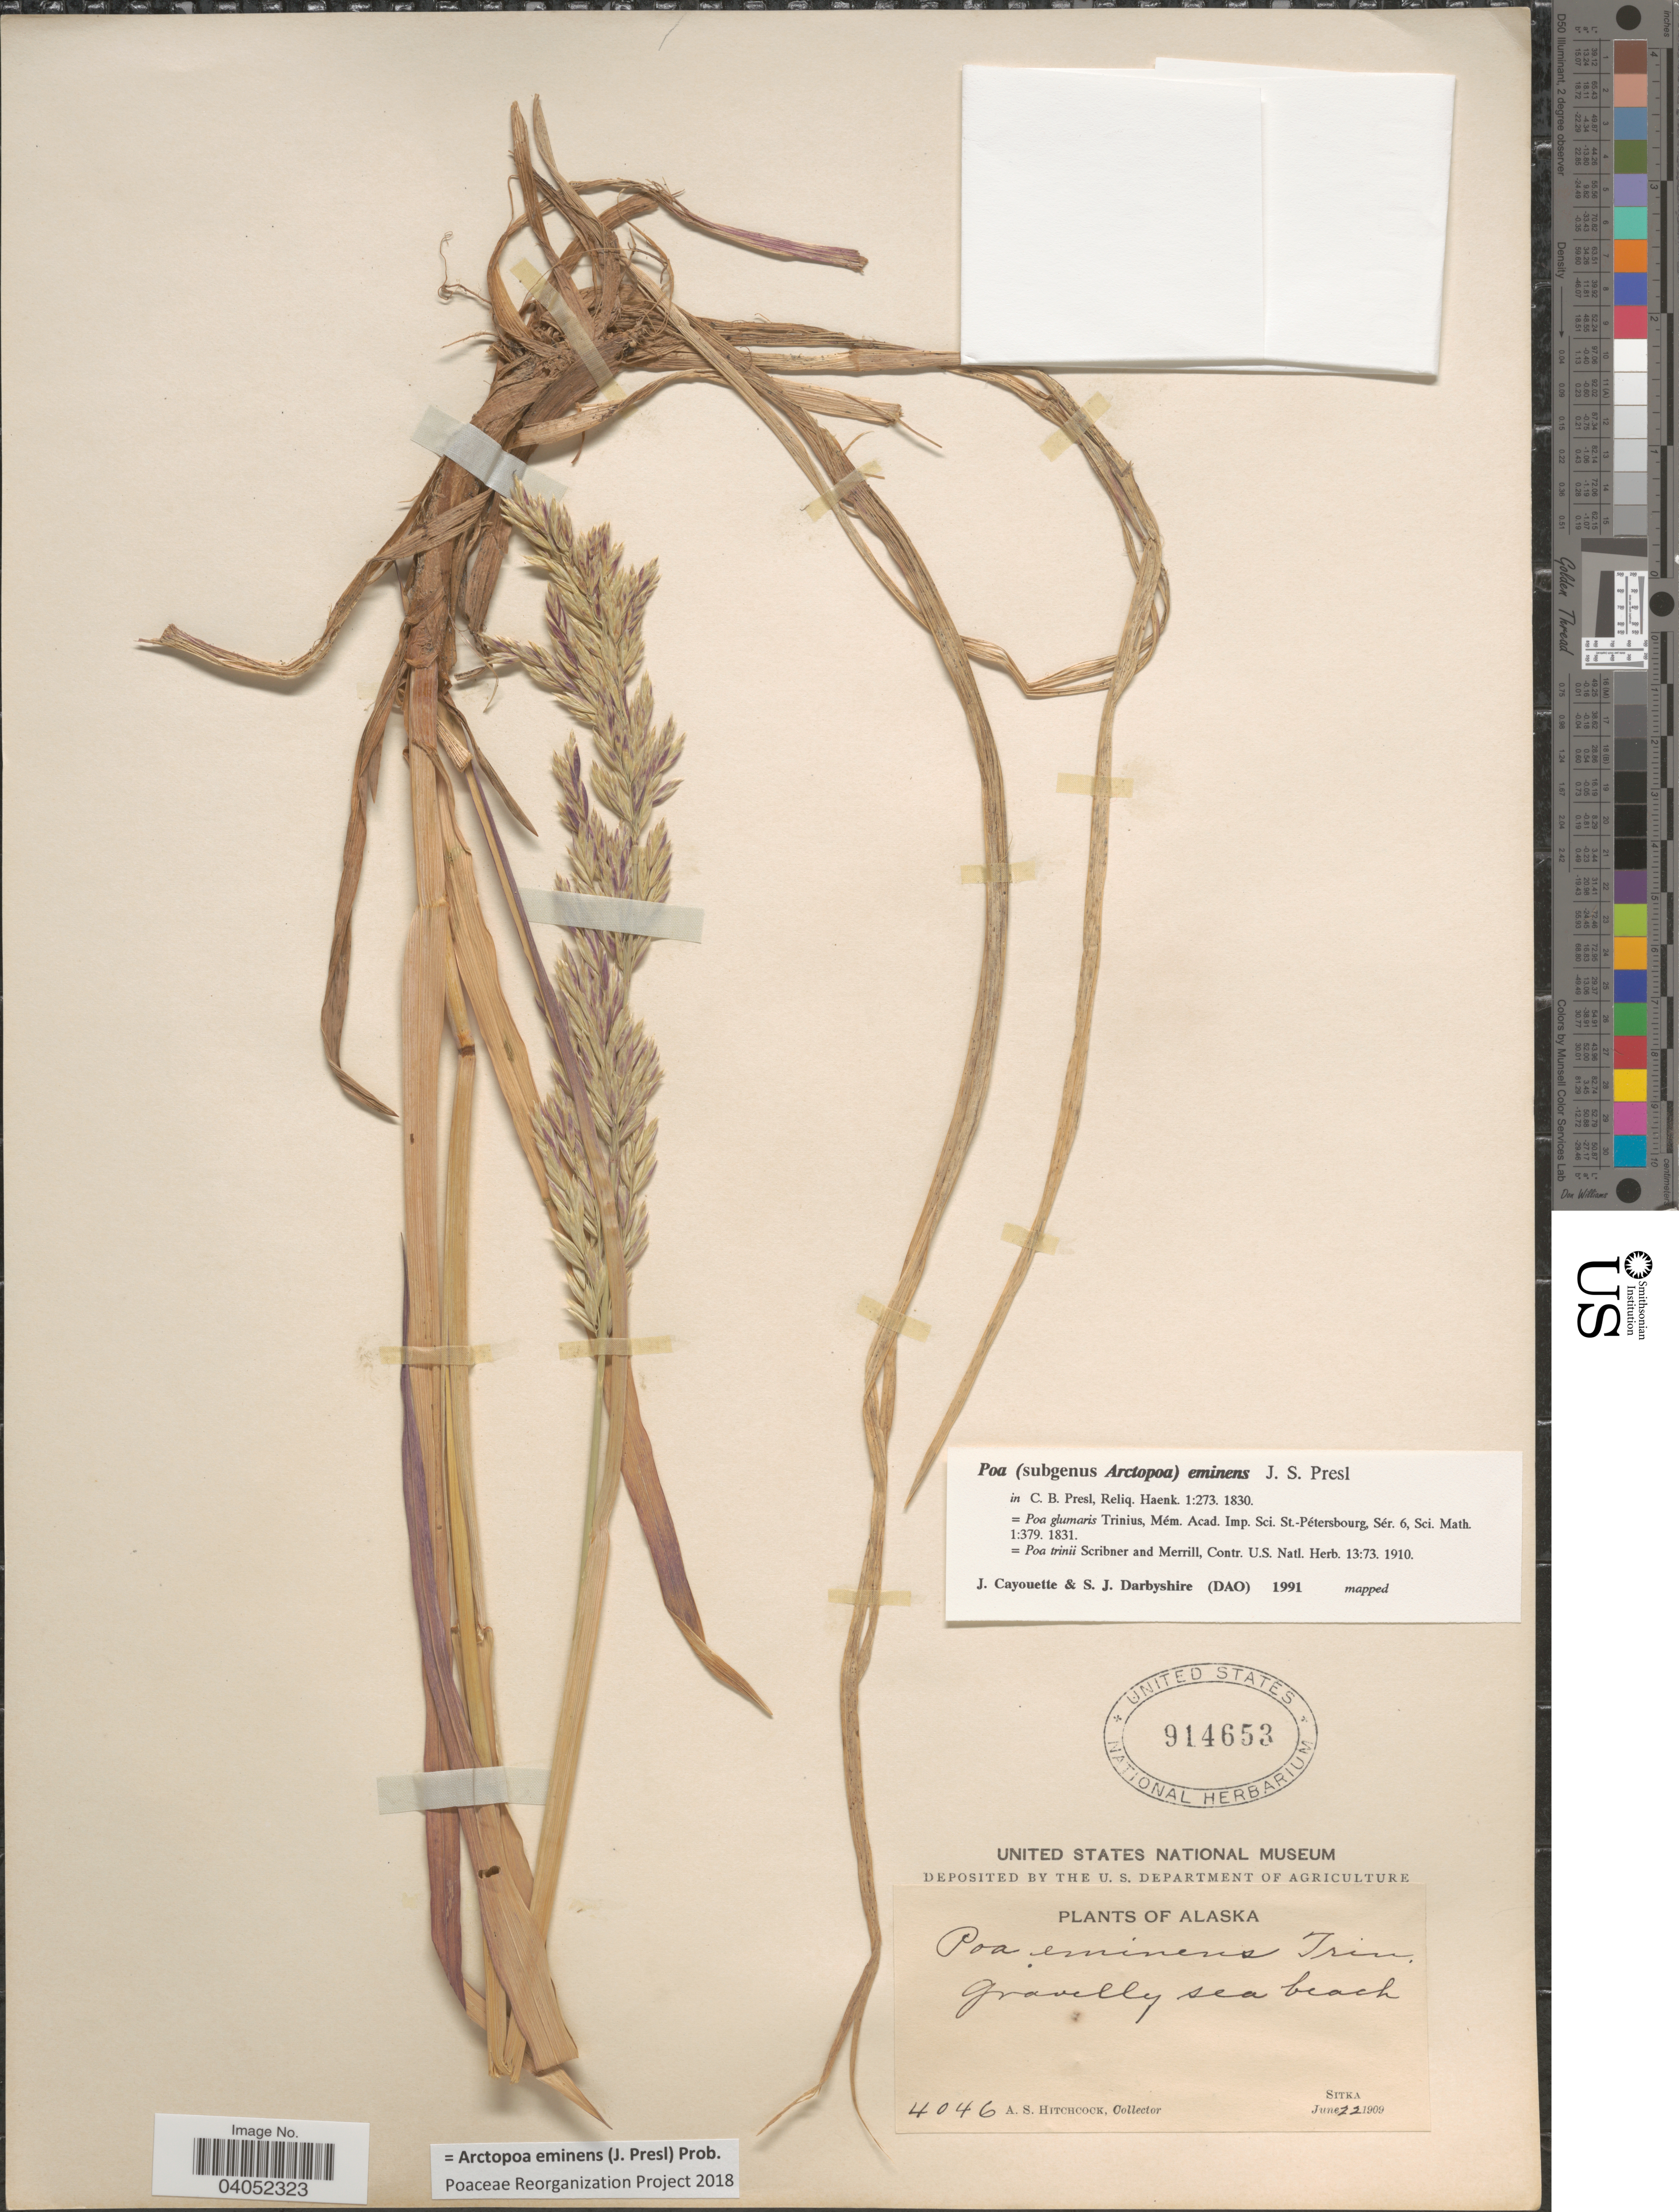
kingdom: Plantae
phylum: Tracheophyta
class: Liliopsida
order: Poales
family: Poaceae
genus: Arctopoa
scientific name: Arctopoa eminens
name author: (J. Presl) Prob.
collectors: A. S. Hitchcock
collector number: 4046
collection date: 1909-06-22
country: United States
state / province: Alaska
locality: Sitka.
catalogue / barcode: US 914653